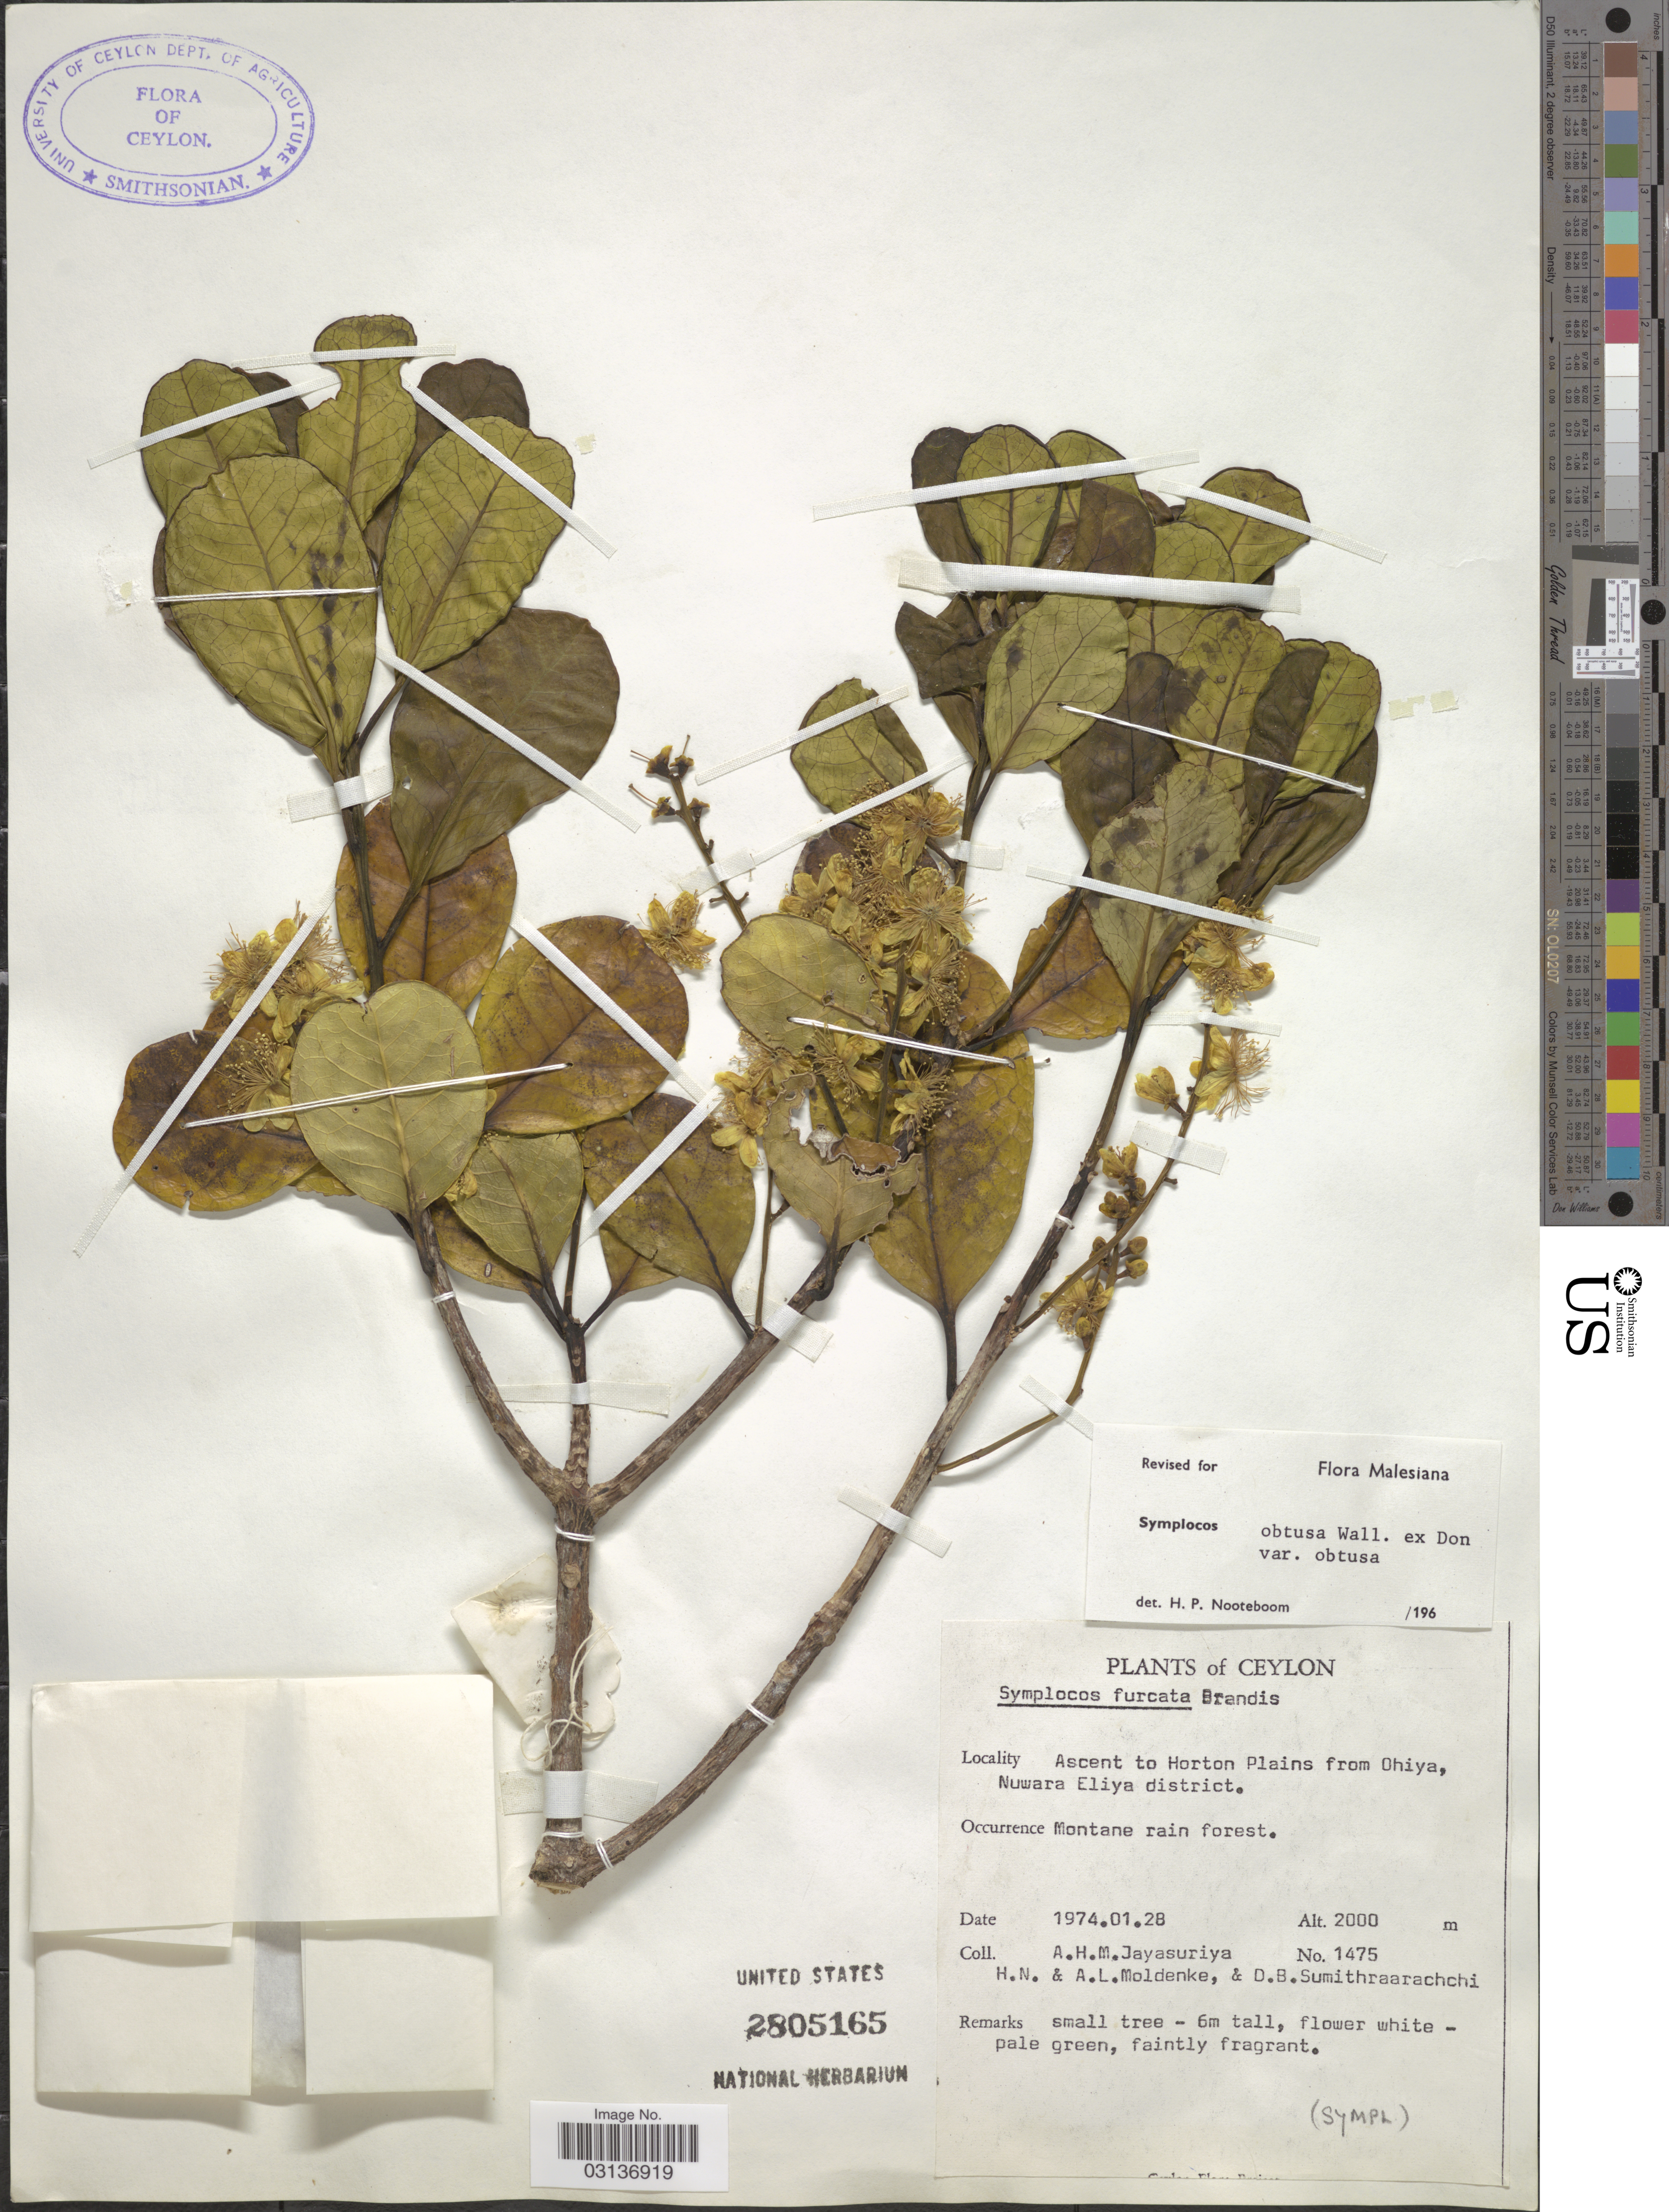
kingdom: Plantae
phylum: Tracheophyta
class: Magnoliopsida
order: Ericales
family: Symplocaceae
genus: Symplocos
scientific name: Symplocos obtusa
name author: Wall. ex G. Don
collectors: A. H. Jayasuriya, H. N. Moldenke, A. L. Moldenke & D. B. Sumithraarachchi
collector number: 1475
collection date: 1974-01-28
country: Sri Lanka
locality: Ceylon. Ascent to Horton Plains from Ohiya, Nuwara Eliya district.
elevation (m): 2000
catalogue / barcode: US 2805165